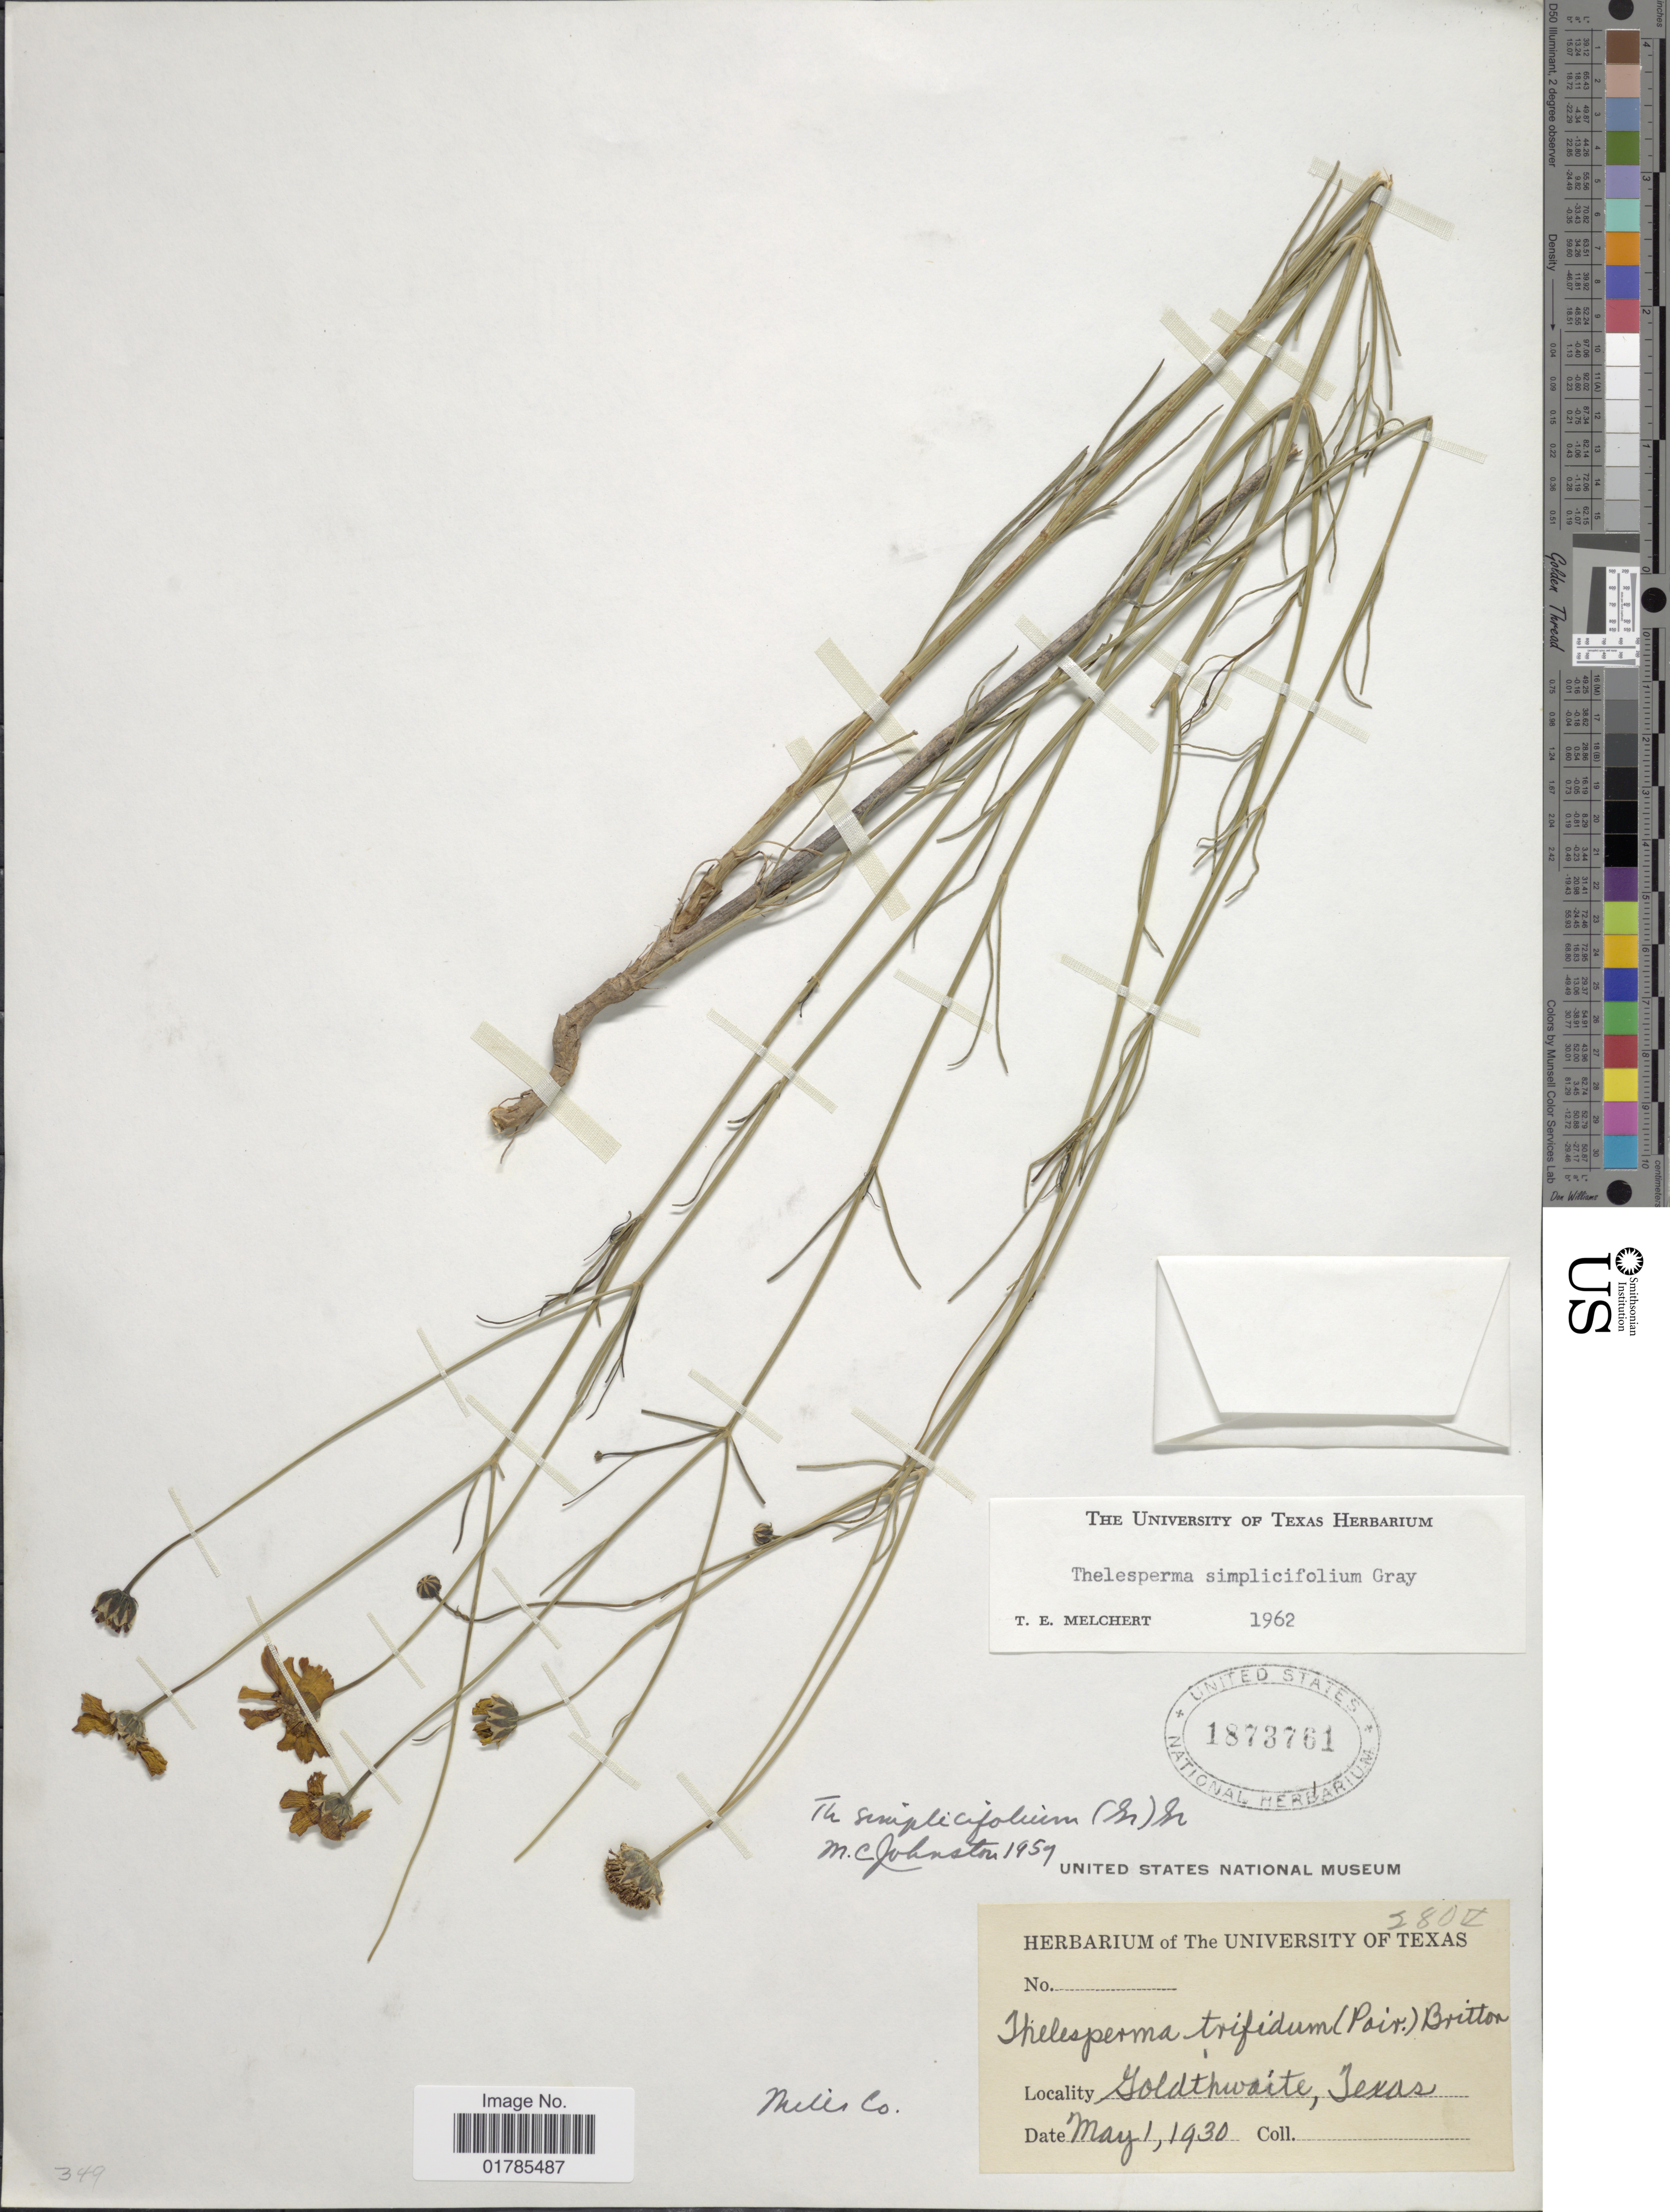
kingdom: Plantae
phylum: Tracheophyta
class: Magnoliopsida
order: Asterales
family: Asteraceae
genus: Thelesperma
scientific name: Thelesperma simplicifolium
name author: A. Gray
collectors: University of Texas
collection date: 1930-05-01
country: United States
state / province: Texas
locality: Goldthwaite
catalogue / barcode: US 1873761